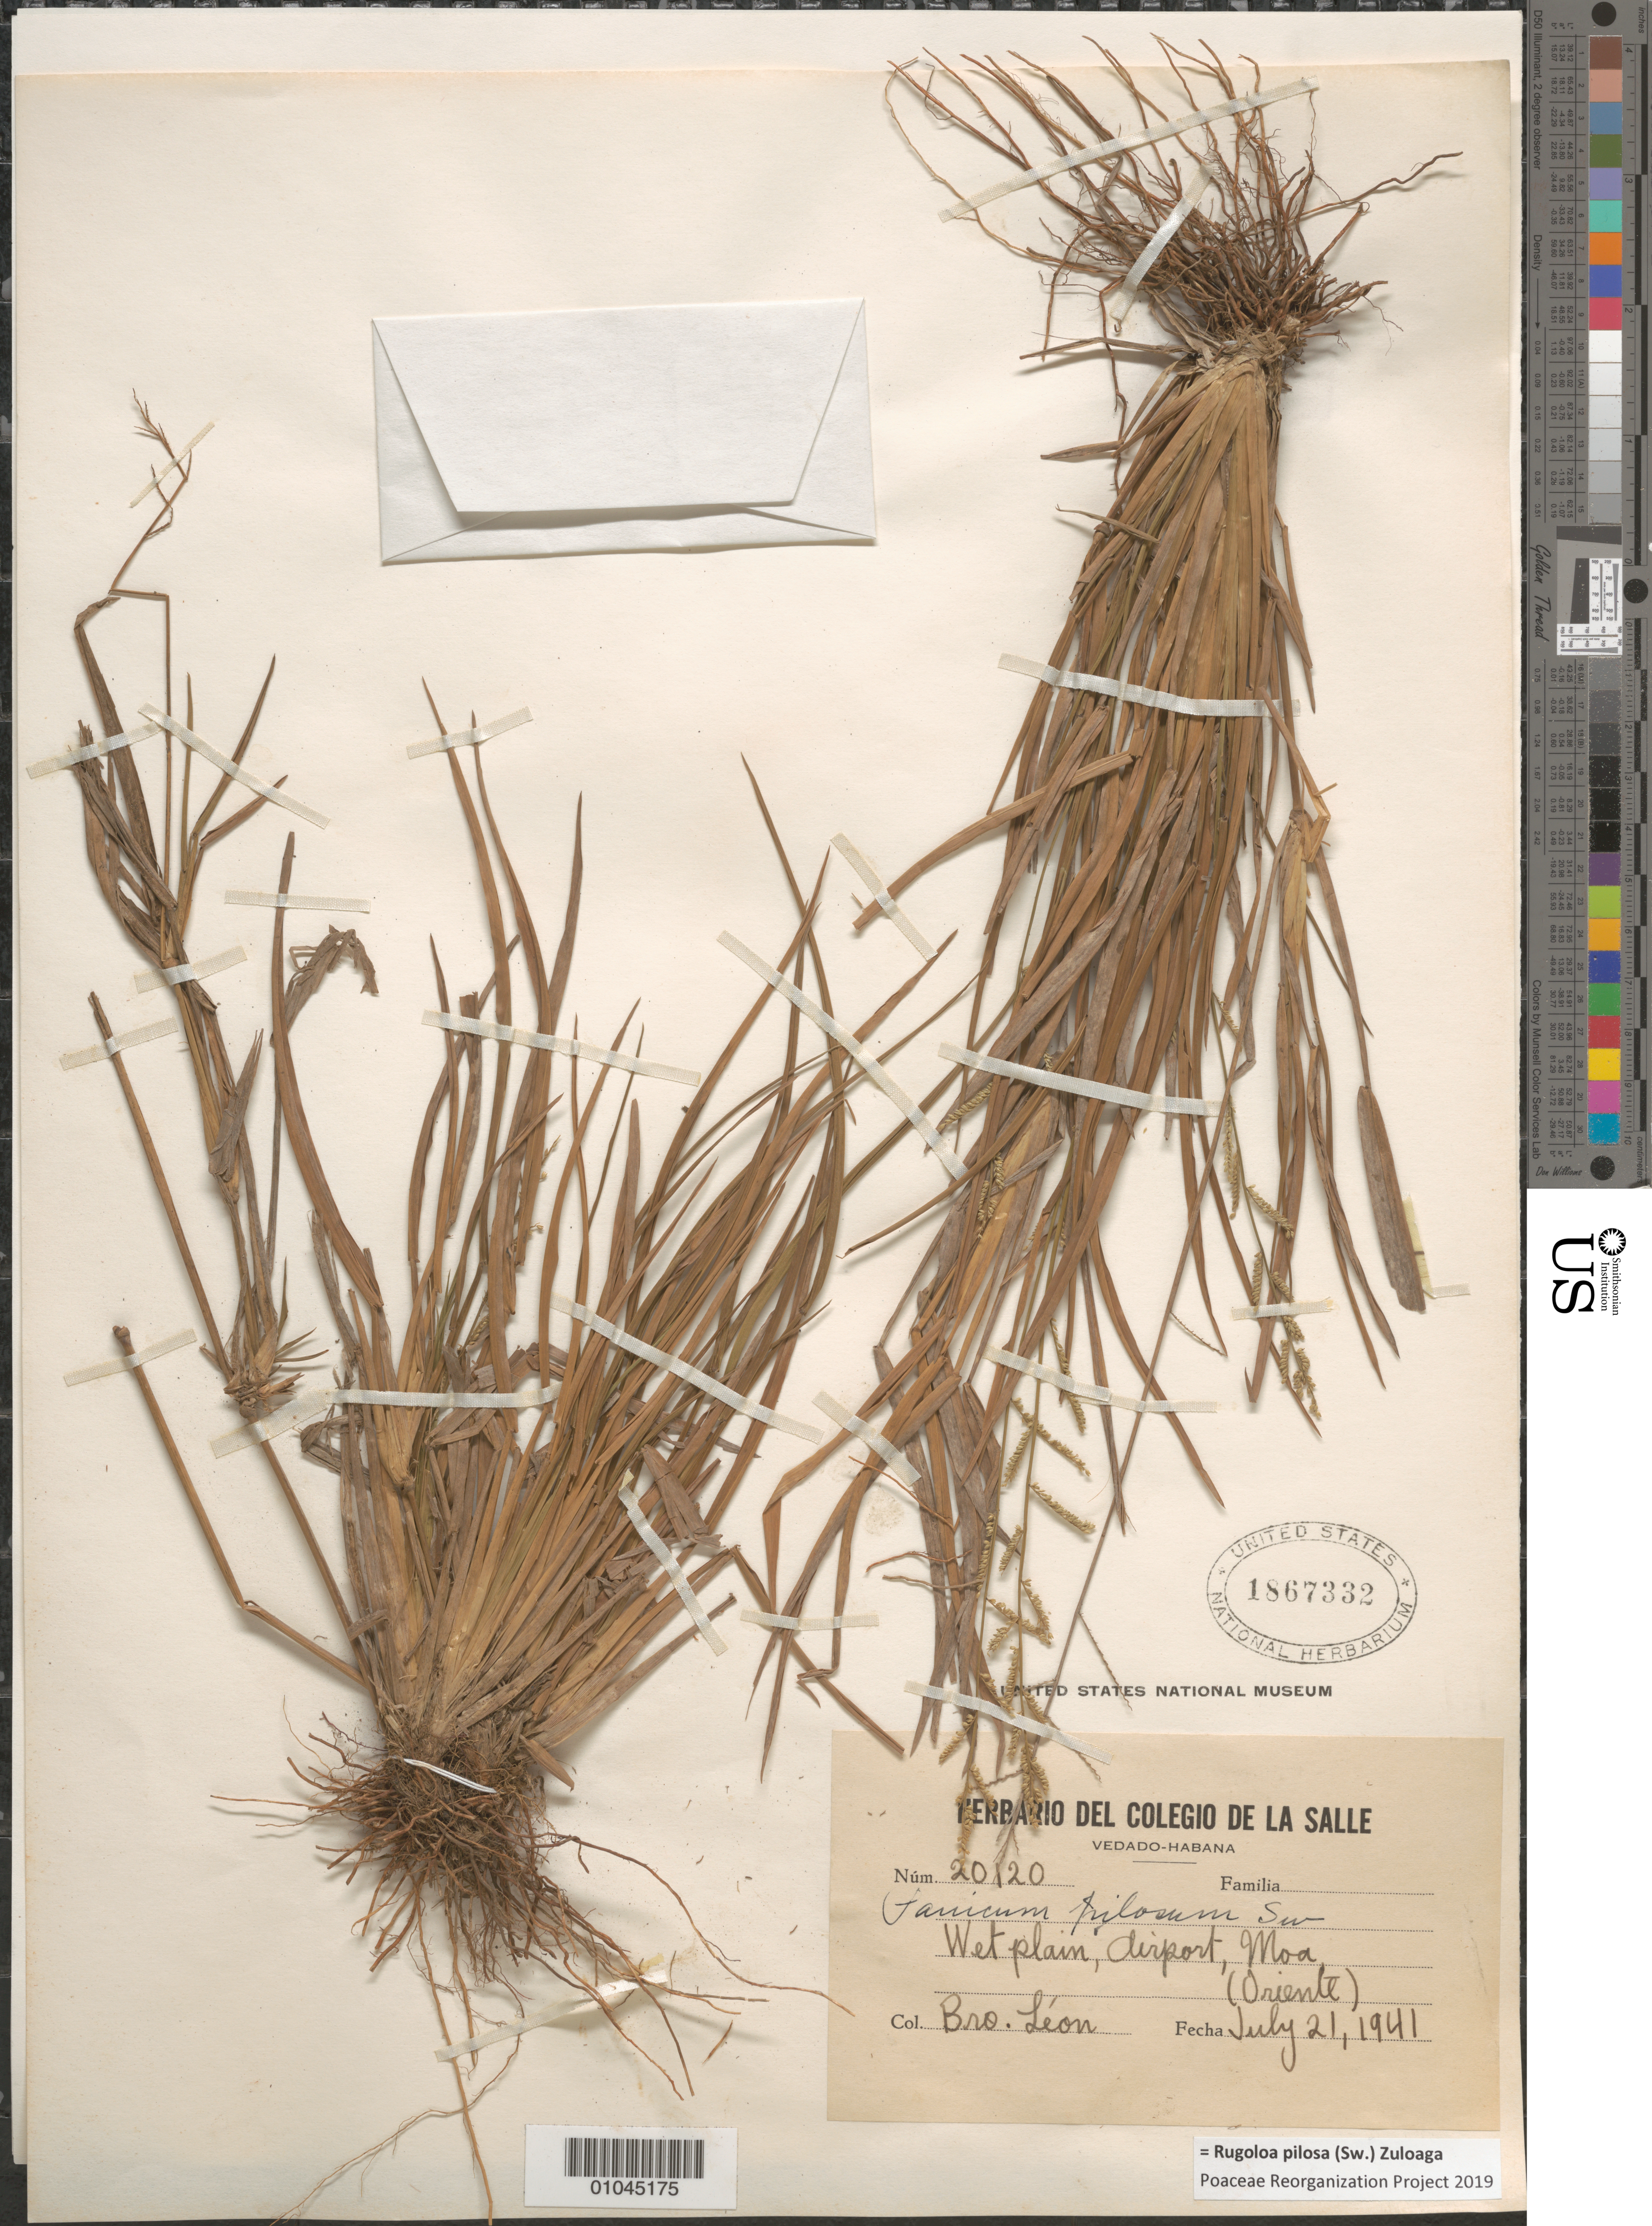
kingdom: Plantae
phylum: Tracheophyta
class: Liliopsida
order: Poales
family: Poaceae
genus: Panicum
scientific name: Panicum pilosum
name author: Sw.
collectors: Bro. León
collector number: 20120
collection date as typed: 21 Jul 1941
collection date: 1941-07-21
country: Cuba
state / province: Holguín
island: Cuba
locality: Airport, Moa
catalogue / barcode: US 1867332